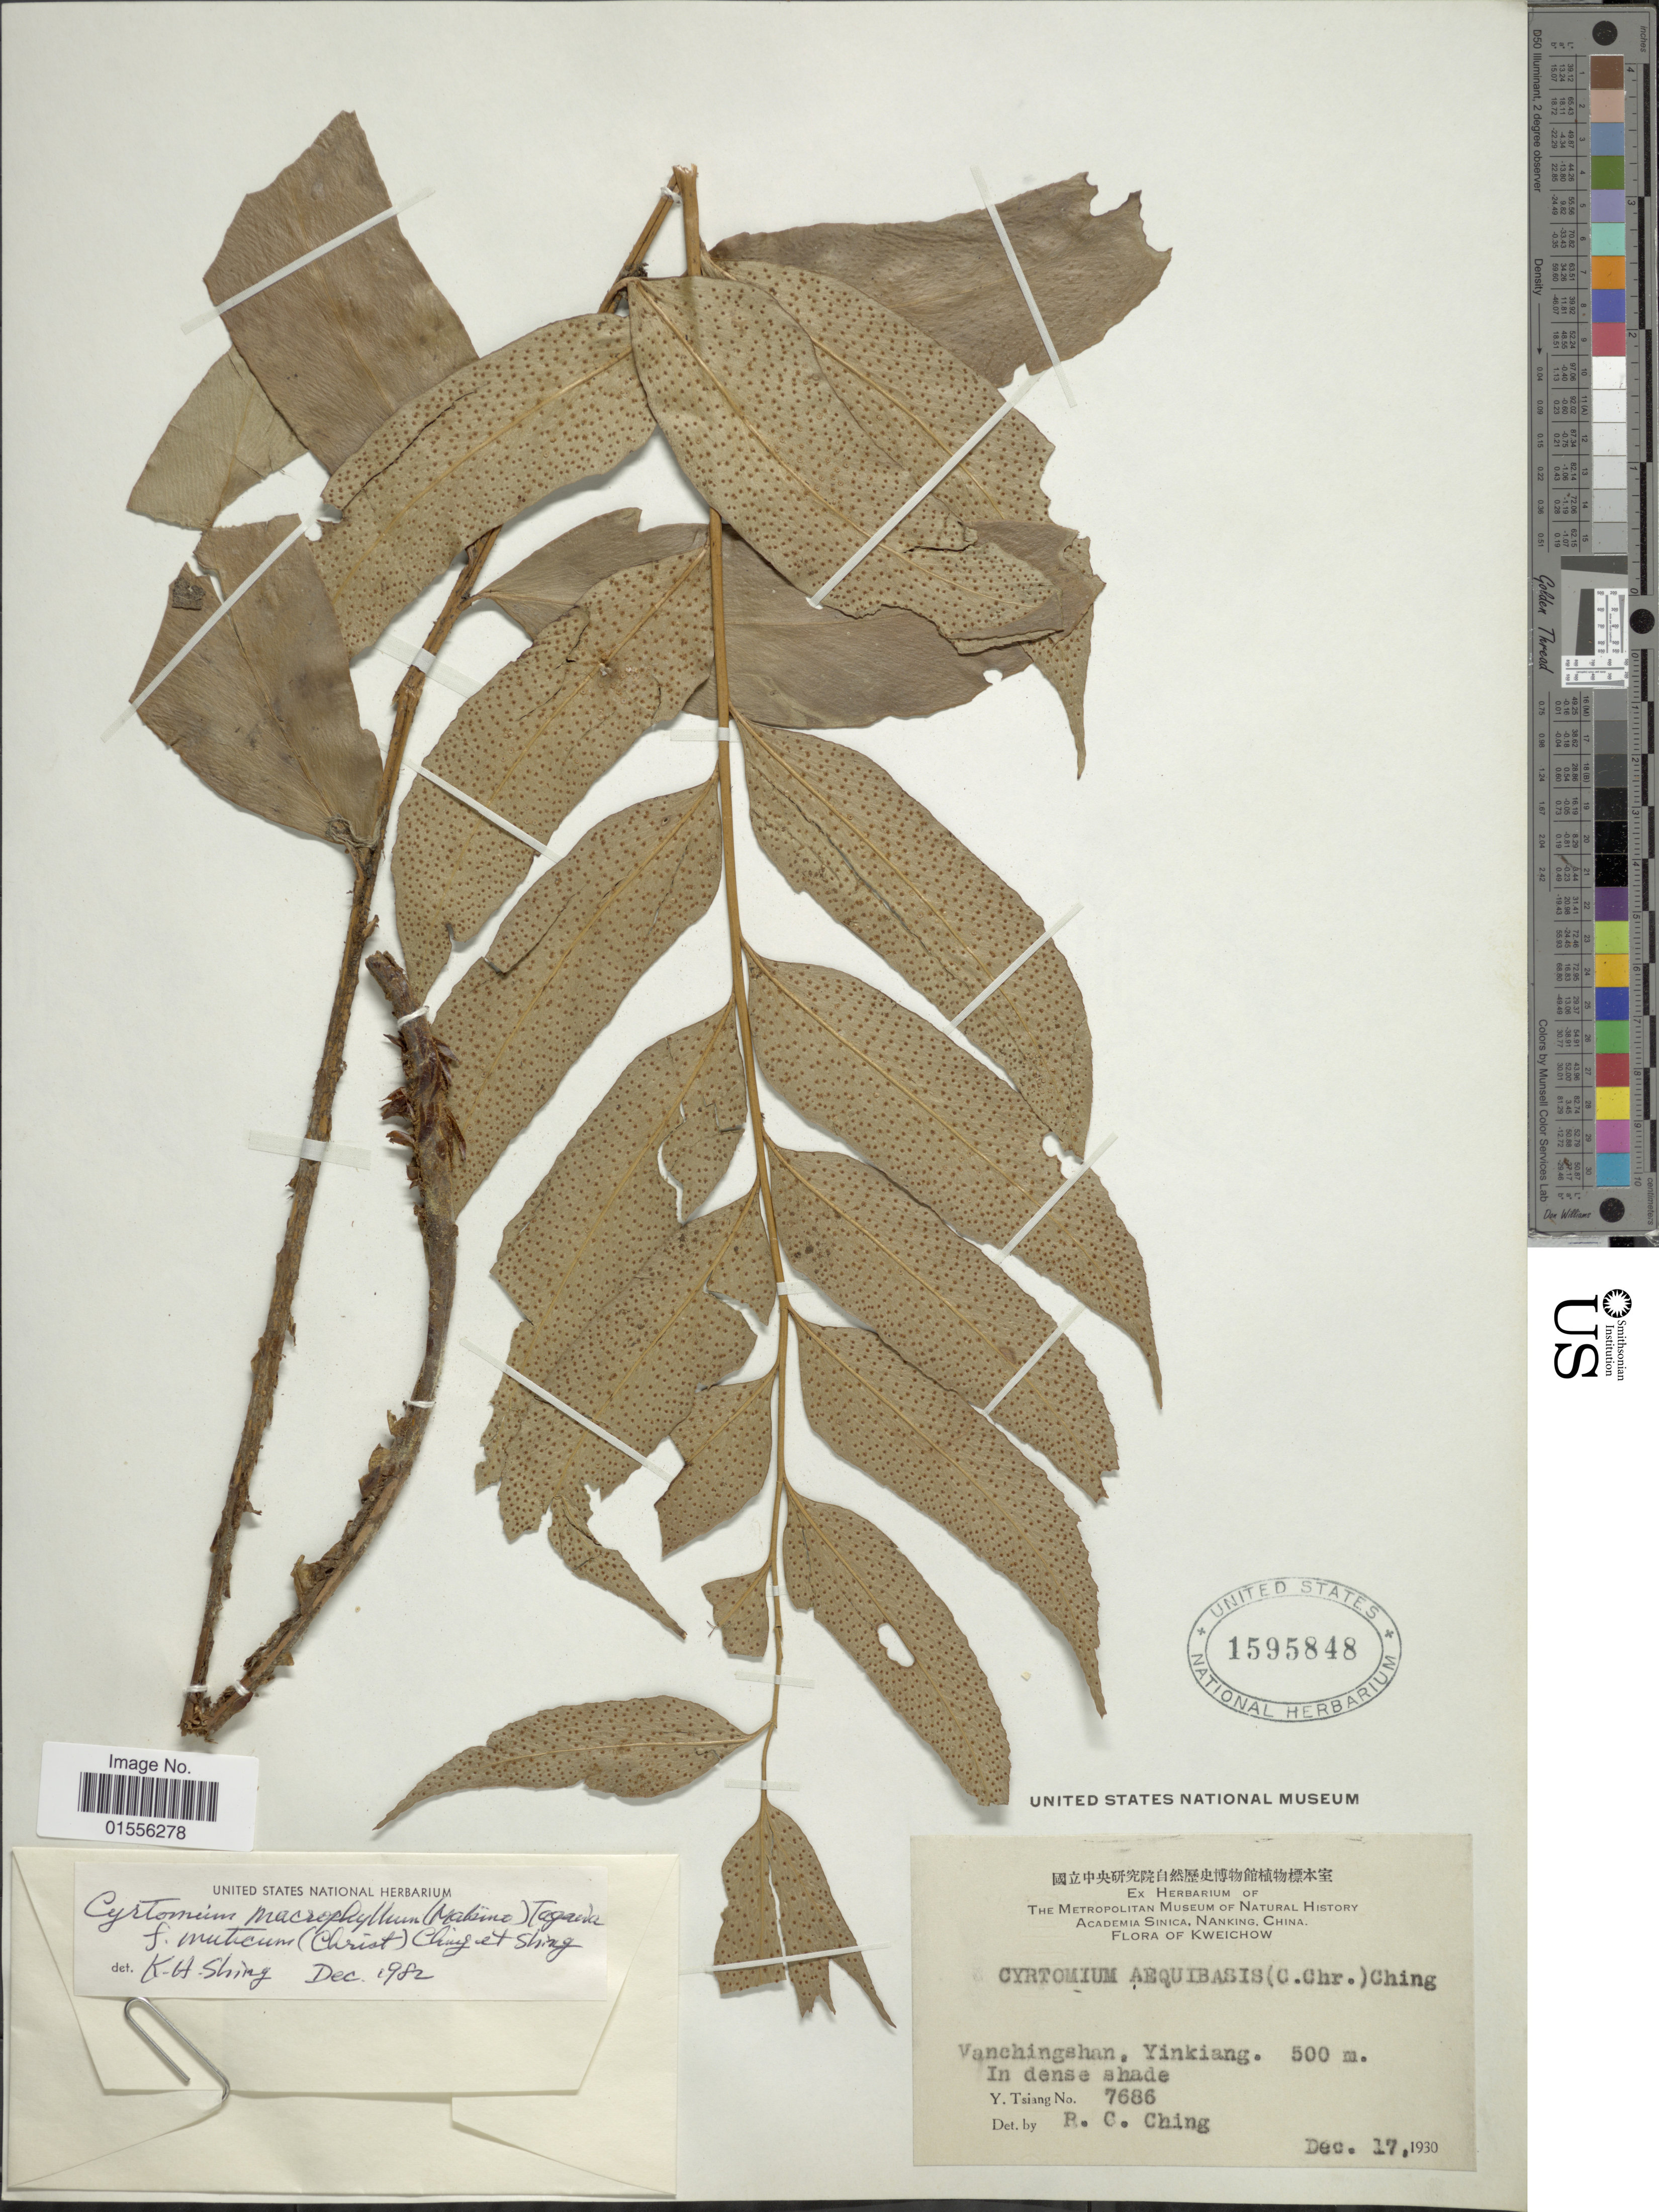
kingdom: Plantae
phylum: Tracheophyta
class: Polypodiopsida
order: Polypodiales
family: Dryopteridaceae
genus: Cyrtomium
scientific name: Cyrtomium macrophyllum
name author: (Makino) Tagawa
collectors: Y. Tsiang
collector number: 7686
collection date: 1930-12-17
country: China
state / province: Guizhou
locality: Vanchingshan, Yingkiang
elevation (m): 500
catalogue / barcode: US 1595848